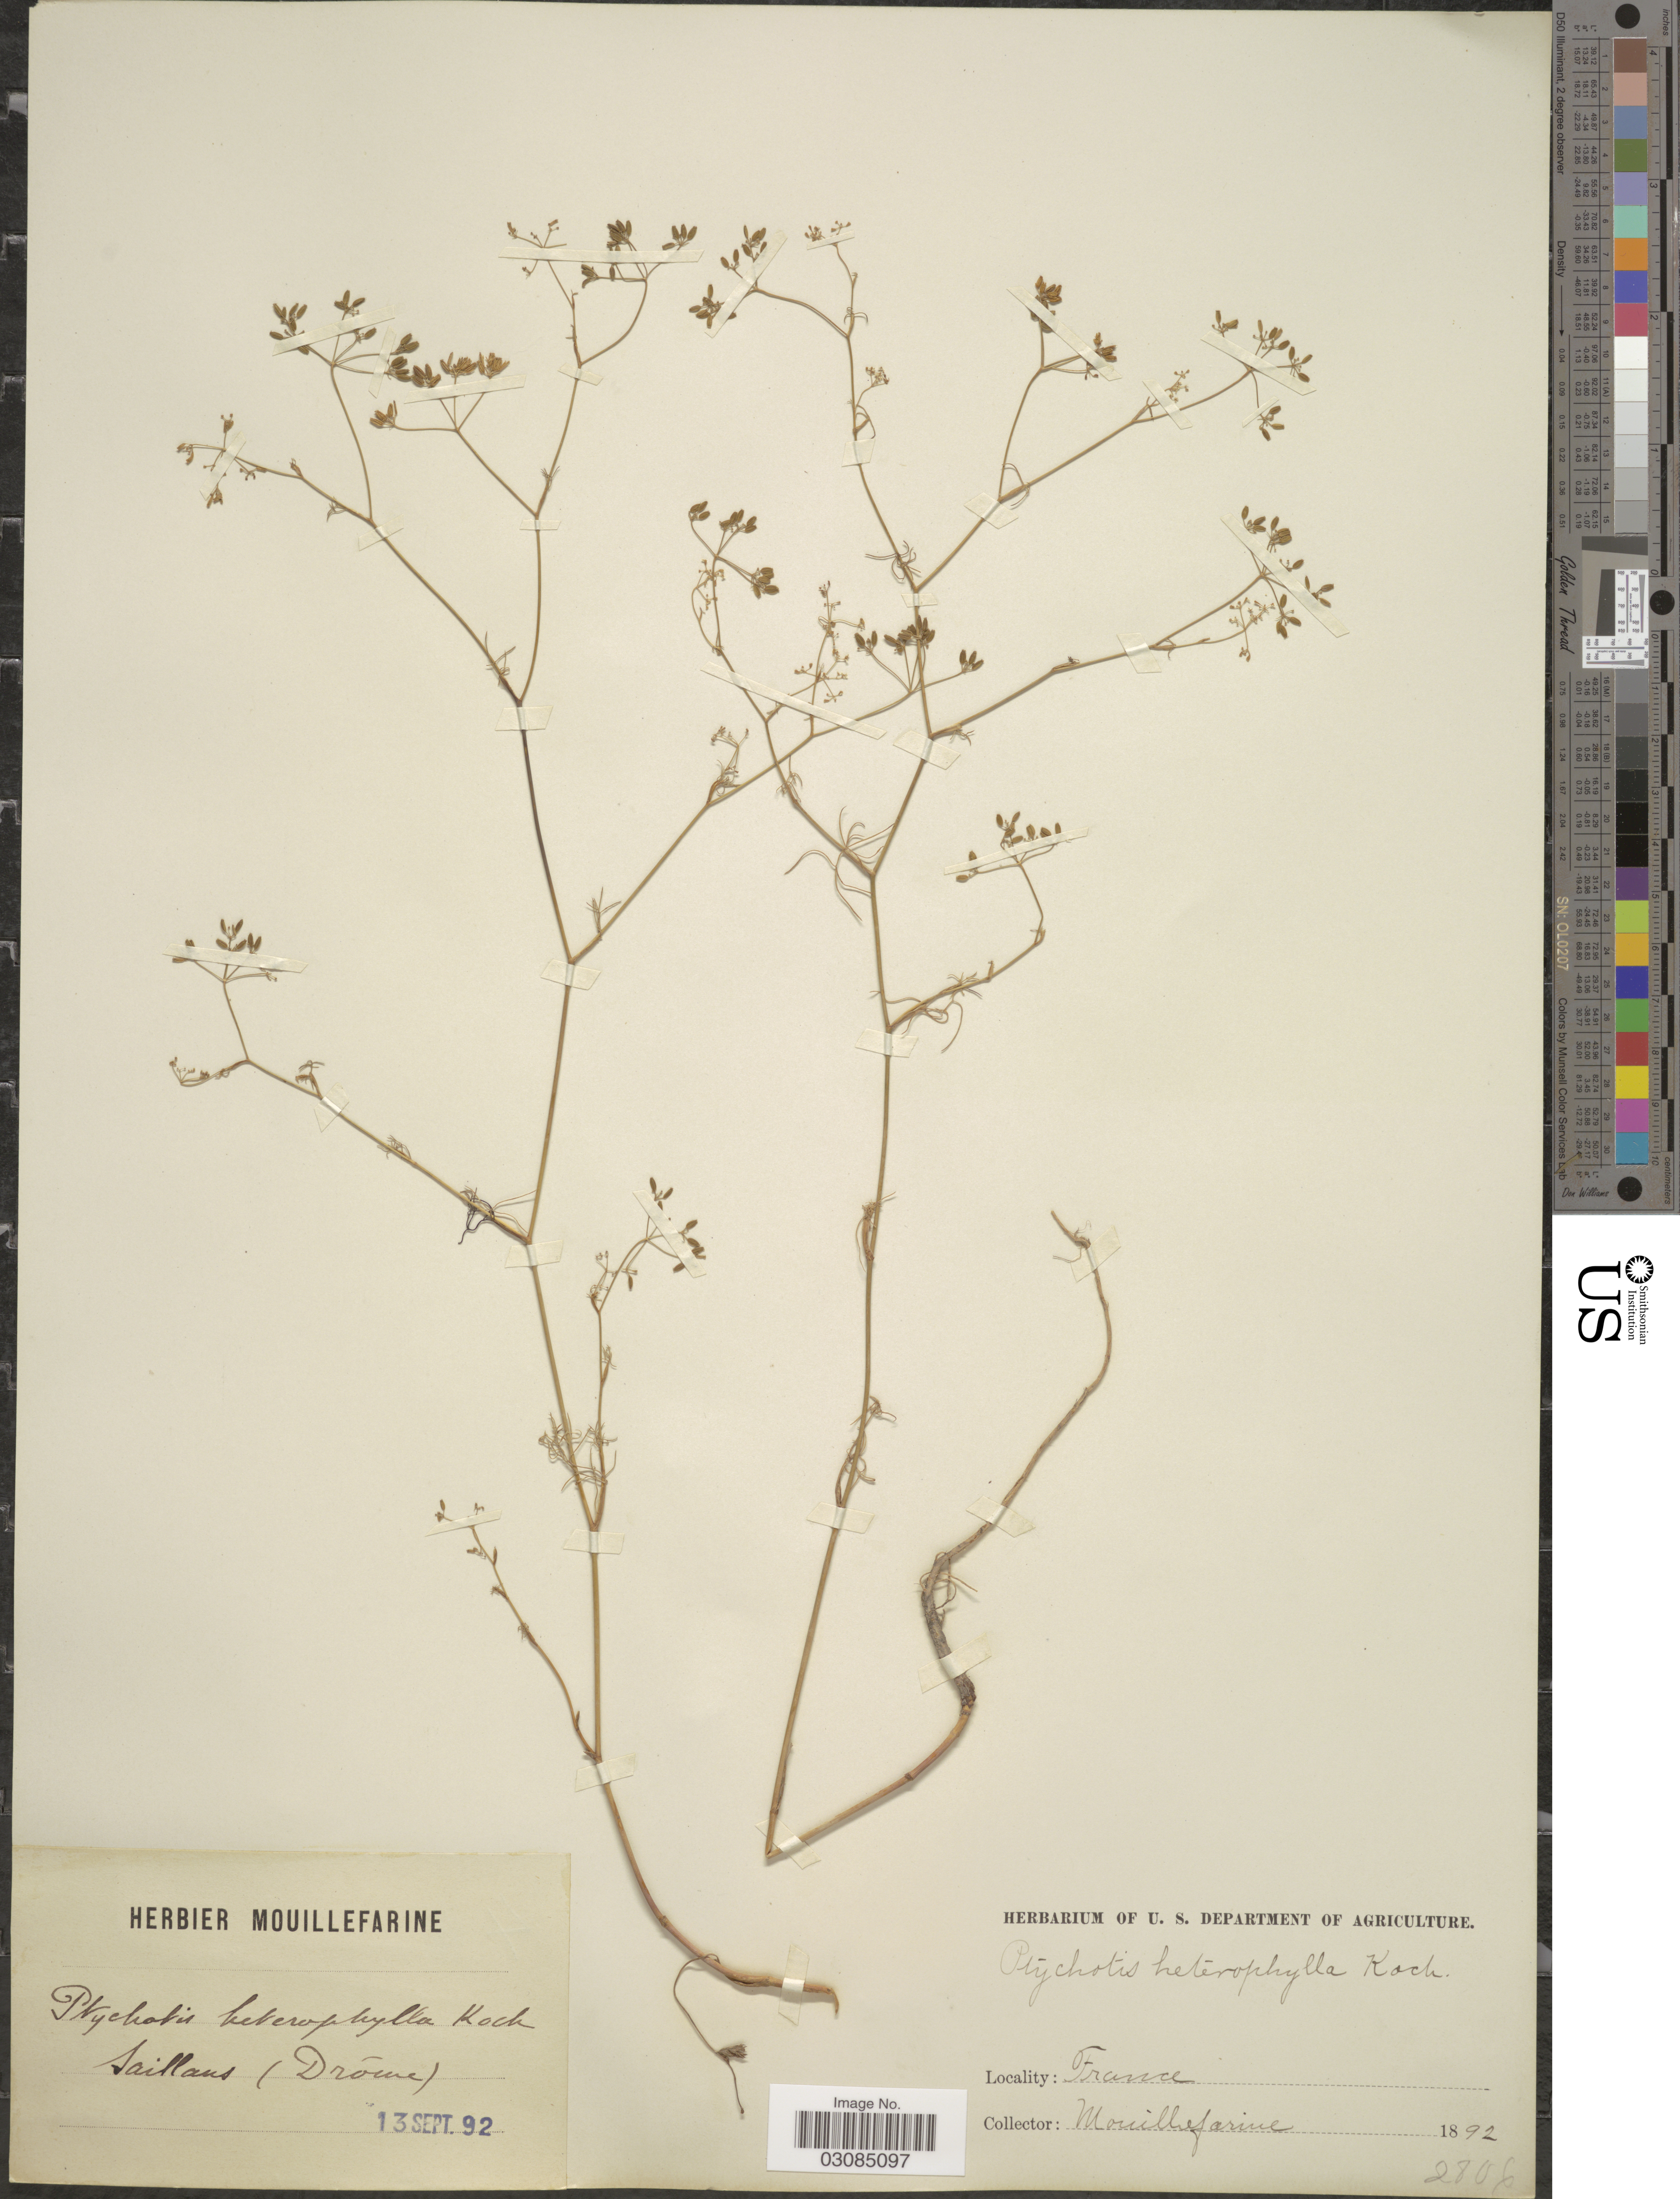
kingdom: Plantae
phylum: Tracheophyta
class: Magnoliopsida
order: Apiales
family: Apiaceae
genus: Ptychotis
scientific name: Ptychotis heterophylla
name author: W.D.J. Koch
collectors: A. Mouillefarine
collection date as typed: Transcribed d/m/y: 13/9/92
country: France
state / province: Auvergne-Rhône-Alpes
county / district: Drôme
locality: Saillans (Dróme).